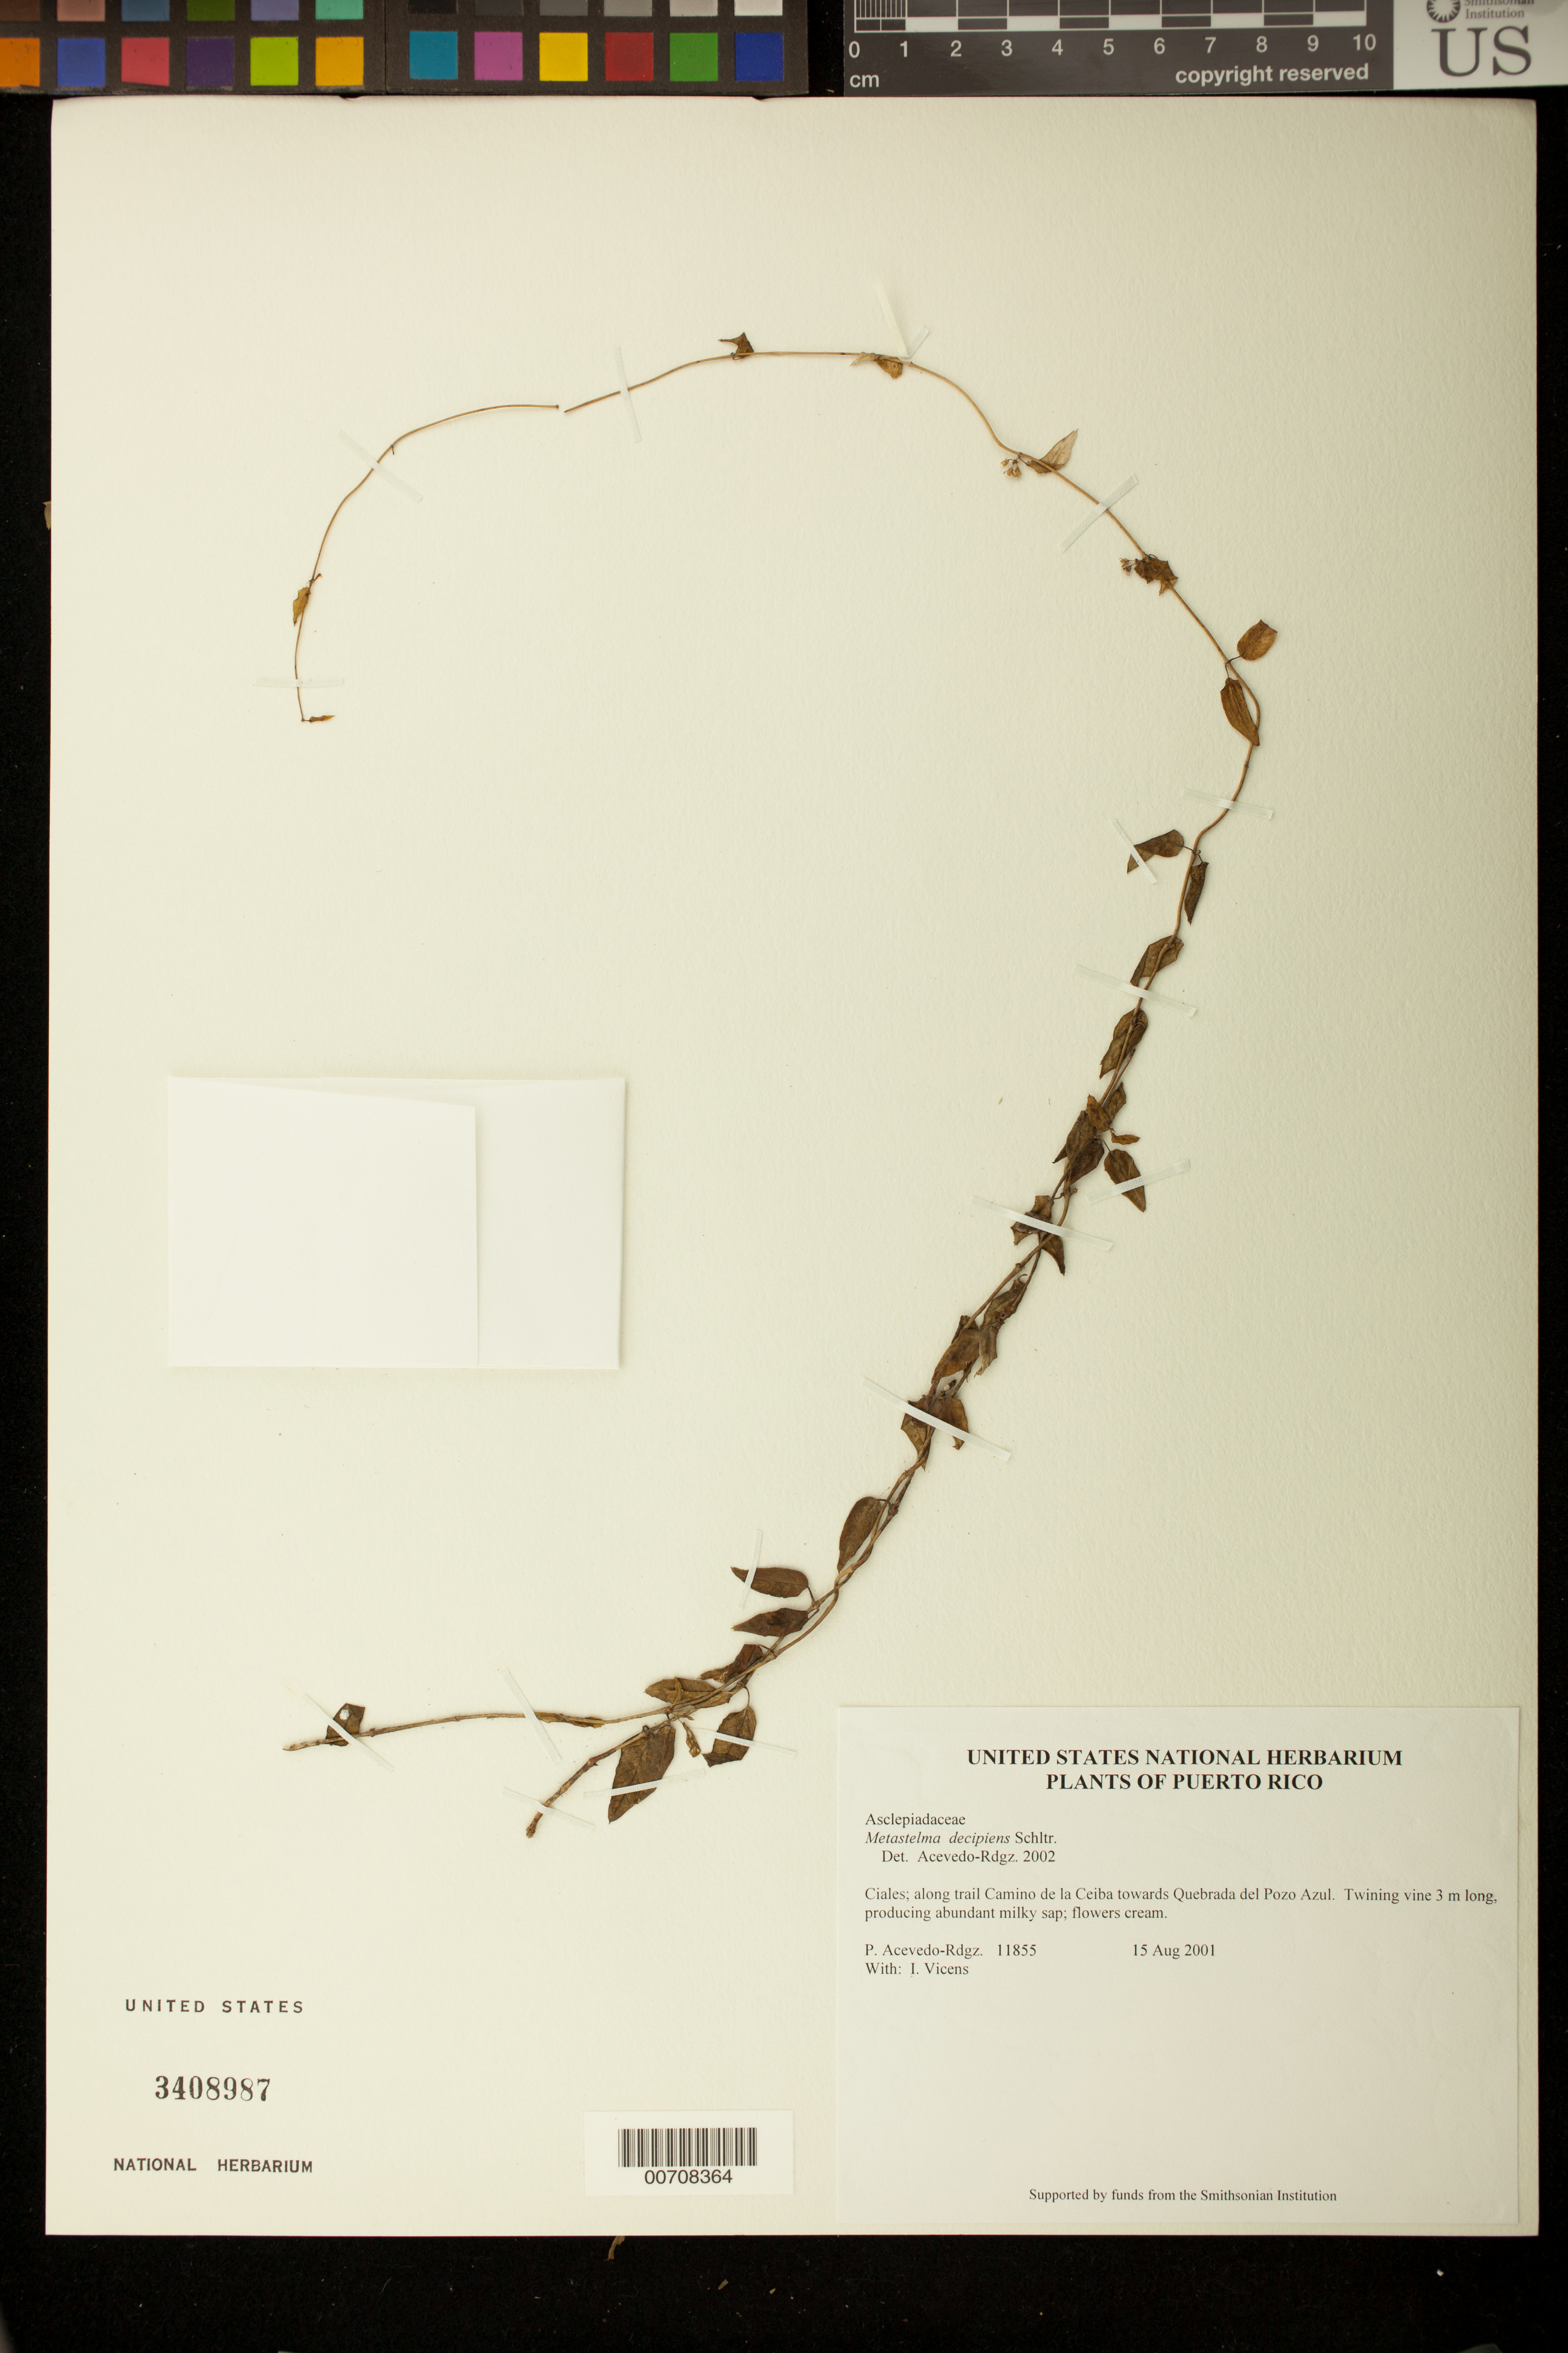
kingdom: Plantae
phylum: Tracheophyta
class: Magnoliopsida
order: Gentianales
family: Apocynaceae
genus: Metastelma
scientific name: Metastelma decipiens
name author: Schltr.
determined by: Acevedo-Rodríguez, P., (BOT), Smithsonian Institution - National Museum of Natural History (UNITED STATES)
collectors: P. Acevedo-Rodr. & I. Vicens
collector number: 11855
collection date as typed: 15 Aug 2001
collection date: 2001-08-15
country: Puerto Rico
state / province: Ciales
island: Puerto Rico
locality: Ciales; along trail Camino de la Ceiba towards Quebrada del Pozo Azul.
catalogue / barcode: US 3408987